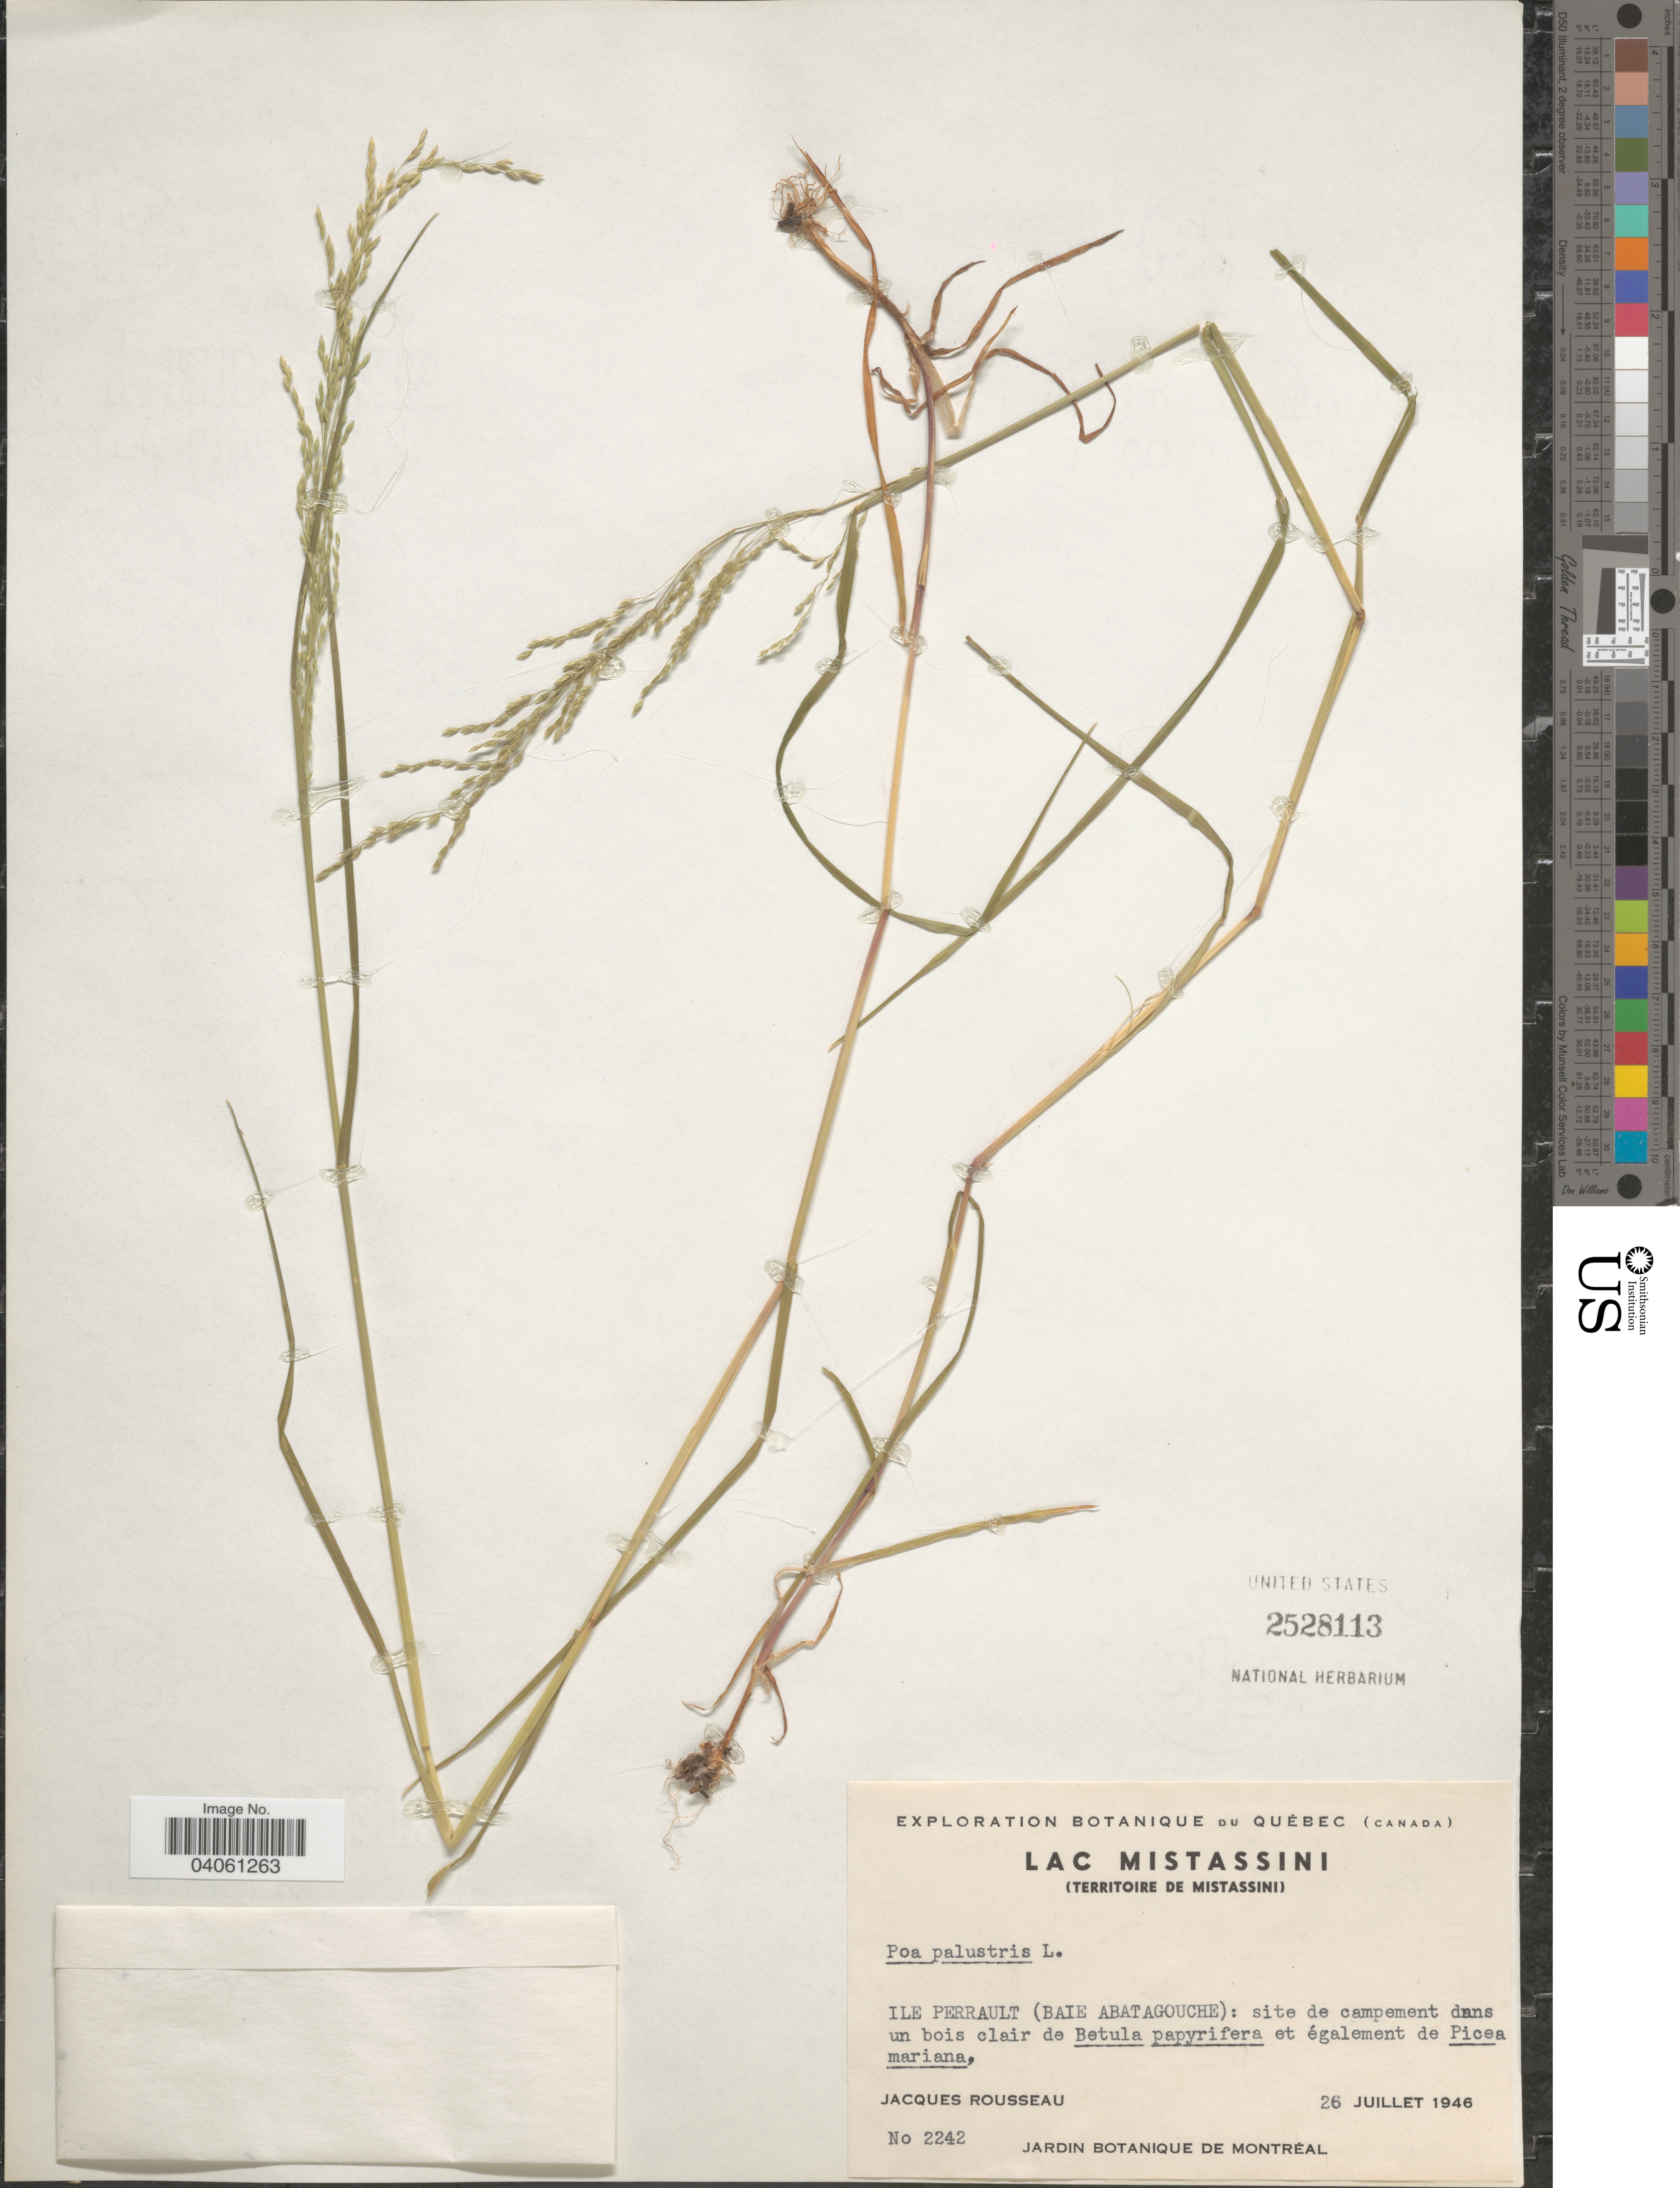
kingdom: Plantae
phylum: Tracheophyta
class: Liliopsida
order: Poales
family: Poaceae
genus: Poa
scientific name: Poa palustris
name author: L.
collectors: J. Rousseau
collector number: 2242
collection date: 1946-07-26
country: Canada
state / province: Quebec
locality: Lac Mistassini (Territoire de Mistassini). Ile Perrault (Baie Abatagouche): site de campement dans un bois clair de Betula papyrifera et également de Picea mariana.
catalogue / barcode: US 2528113